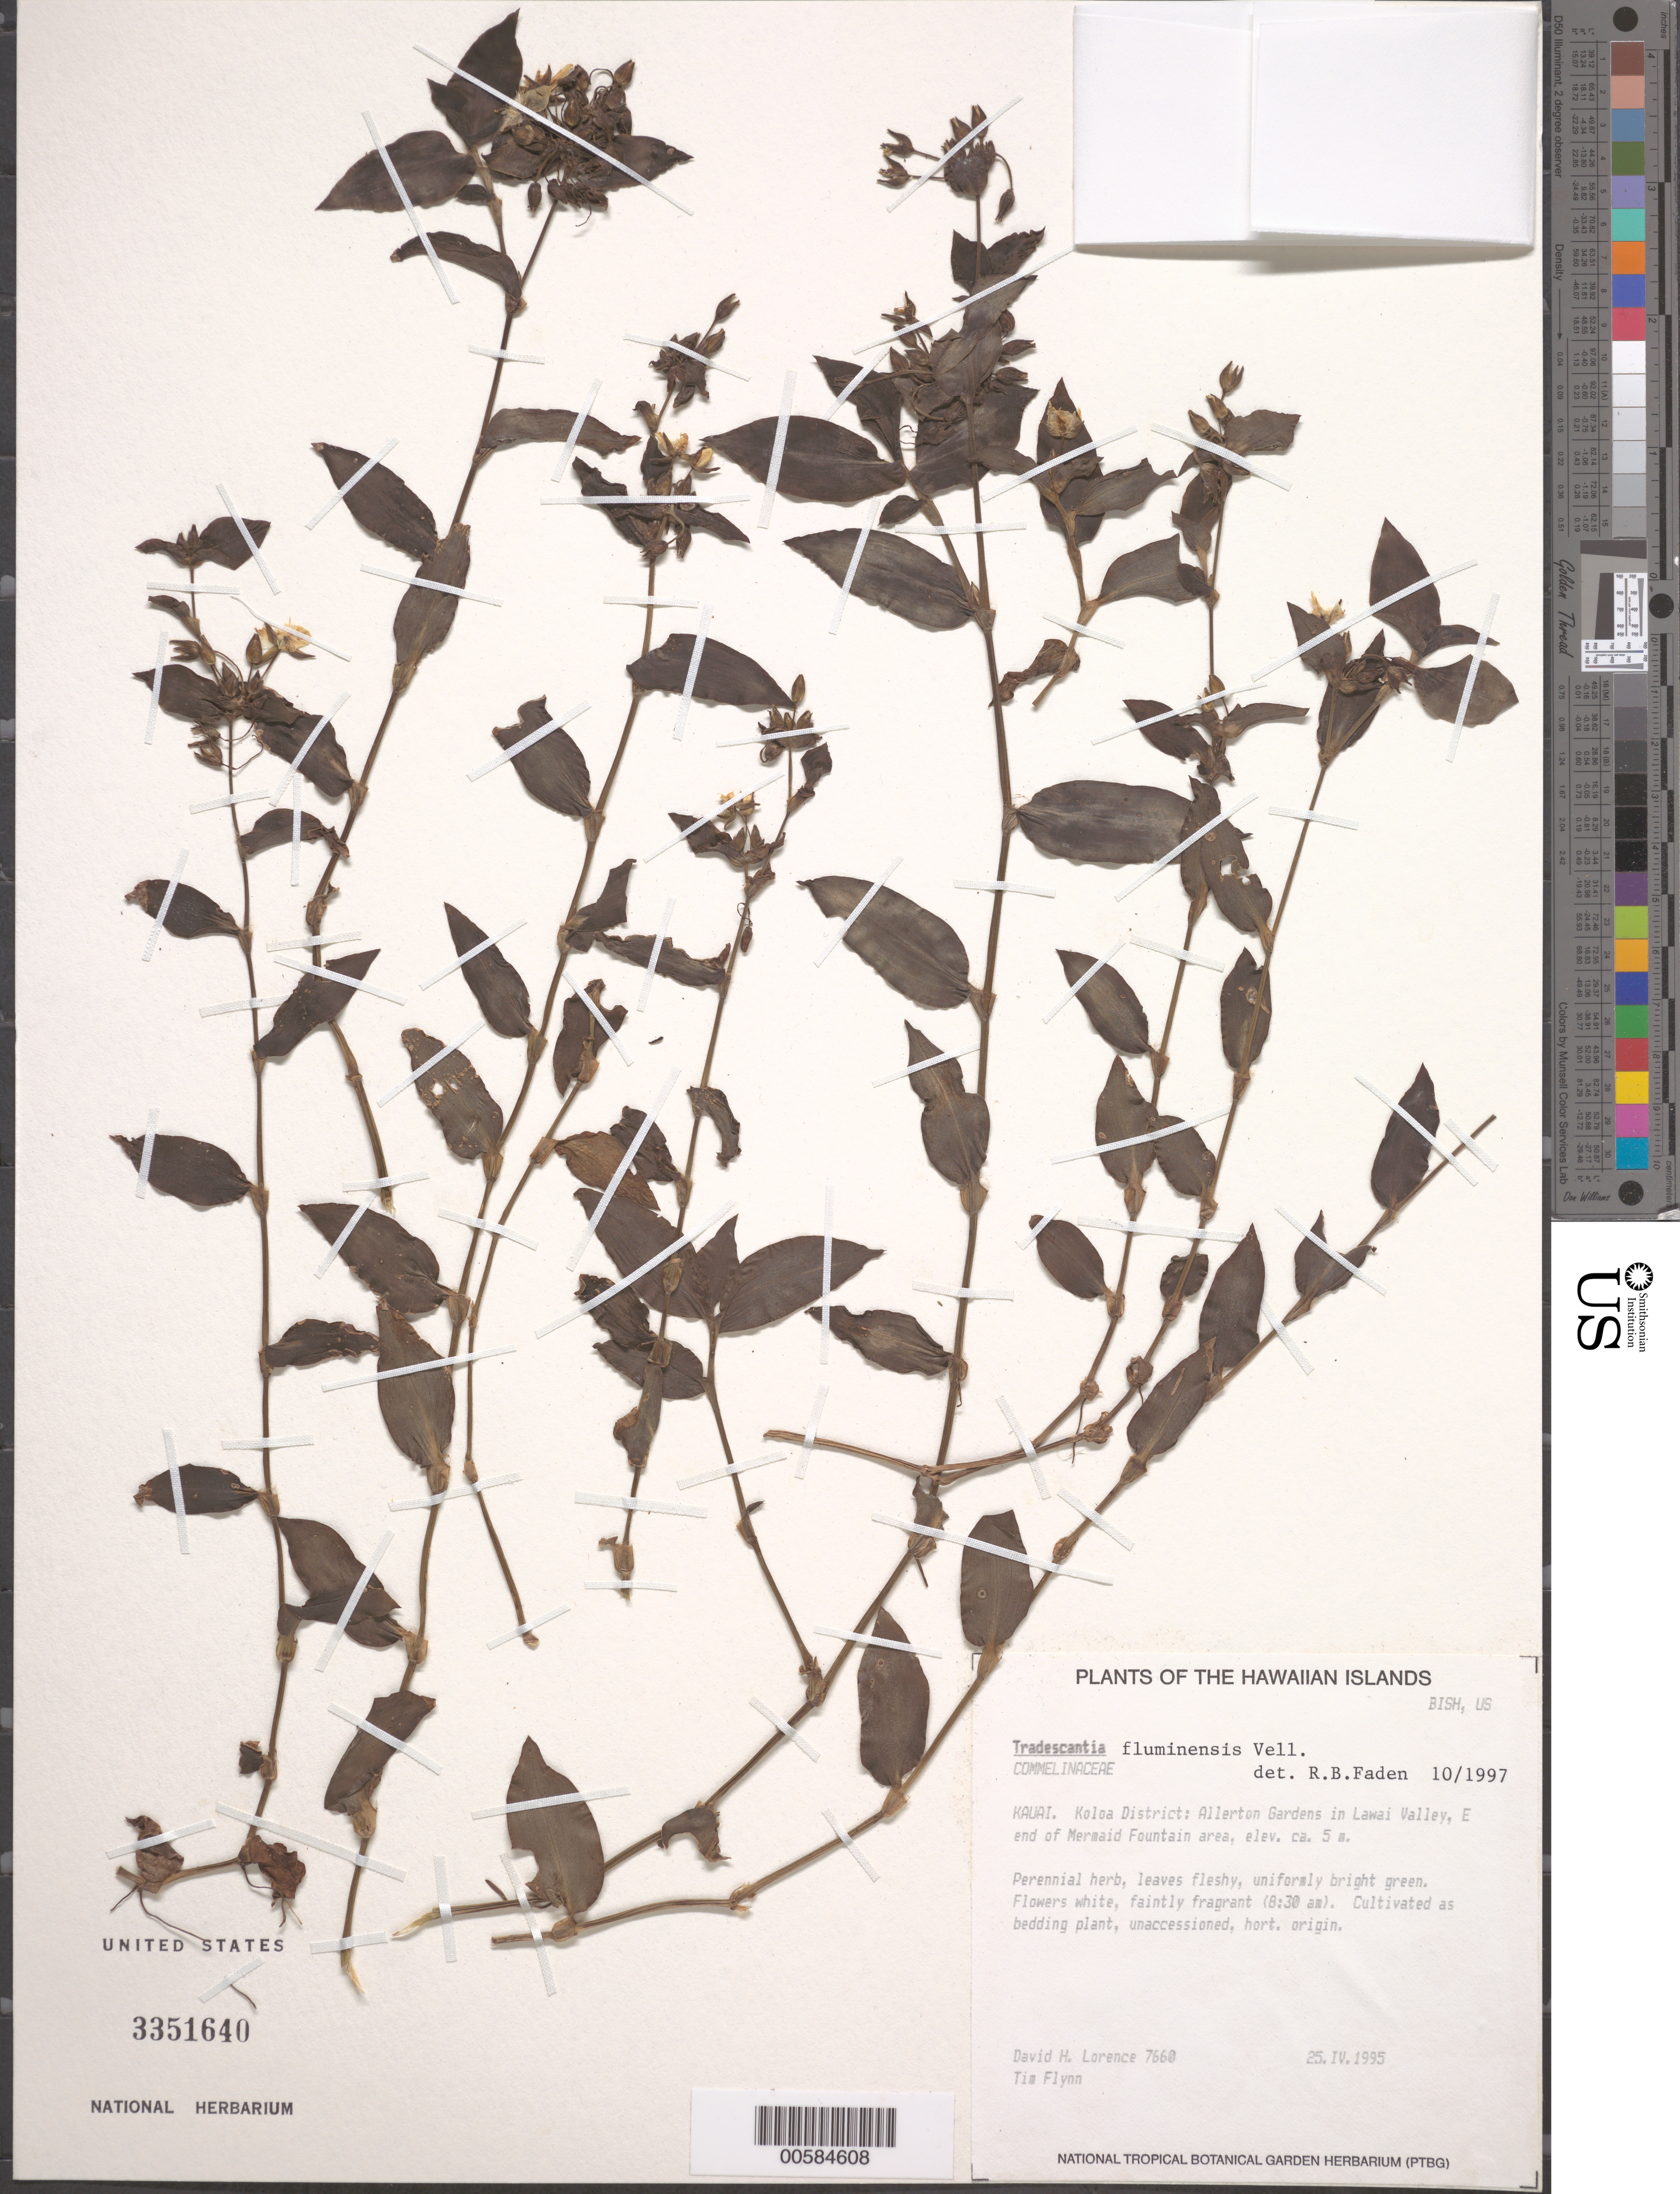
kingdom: Plantae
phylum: Tracheophyta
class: Liliopsida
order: Commelinales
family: Commelinaceae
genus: Tradescantia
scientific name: Tradescantia fluminensis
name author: Vell.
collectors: D. Lorence & T. Flynn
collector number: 7660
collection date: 1995-04-25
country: United States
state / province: Hawaii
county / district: Kauai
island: Kaua'i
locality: Kauai. Koloa District: Allerton Gardens in Lawai Valley, E end of Mermaid Fountain area.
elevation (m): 5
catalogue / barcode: US 3351640